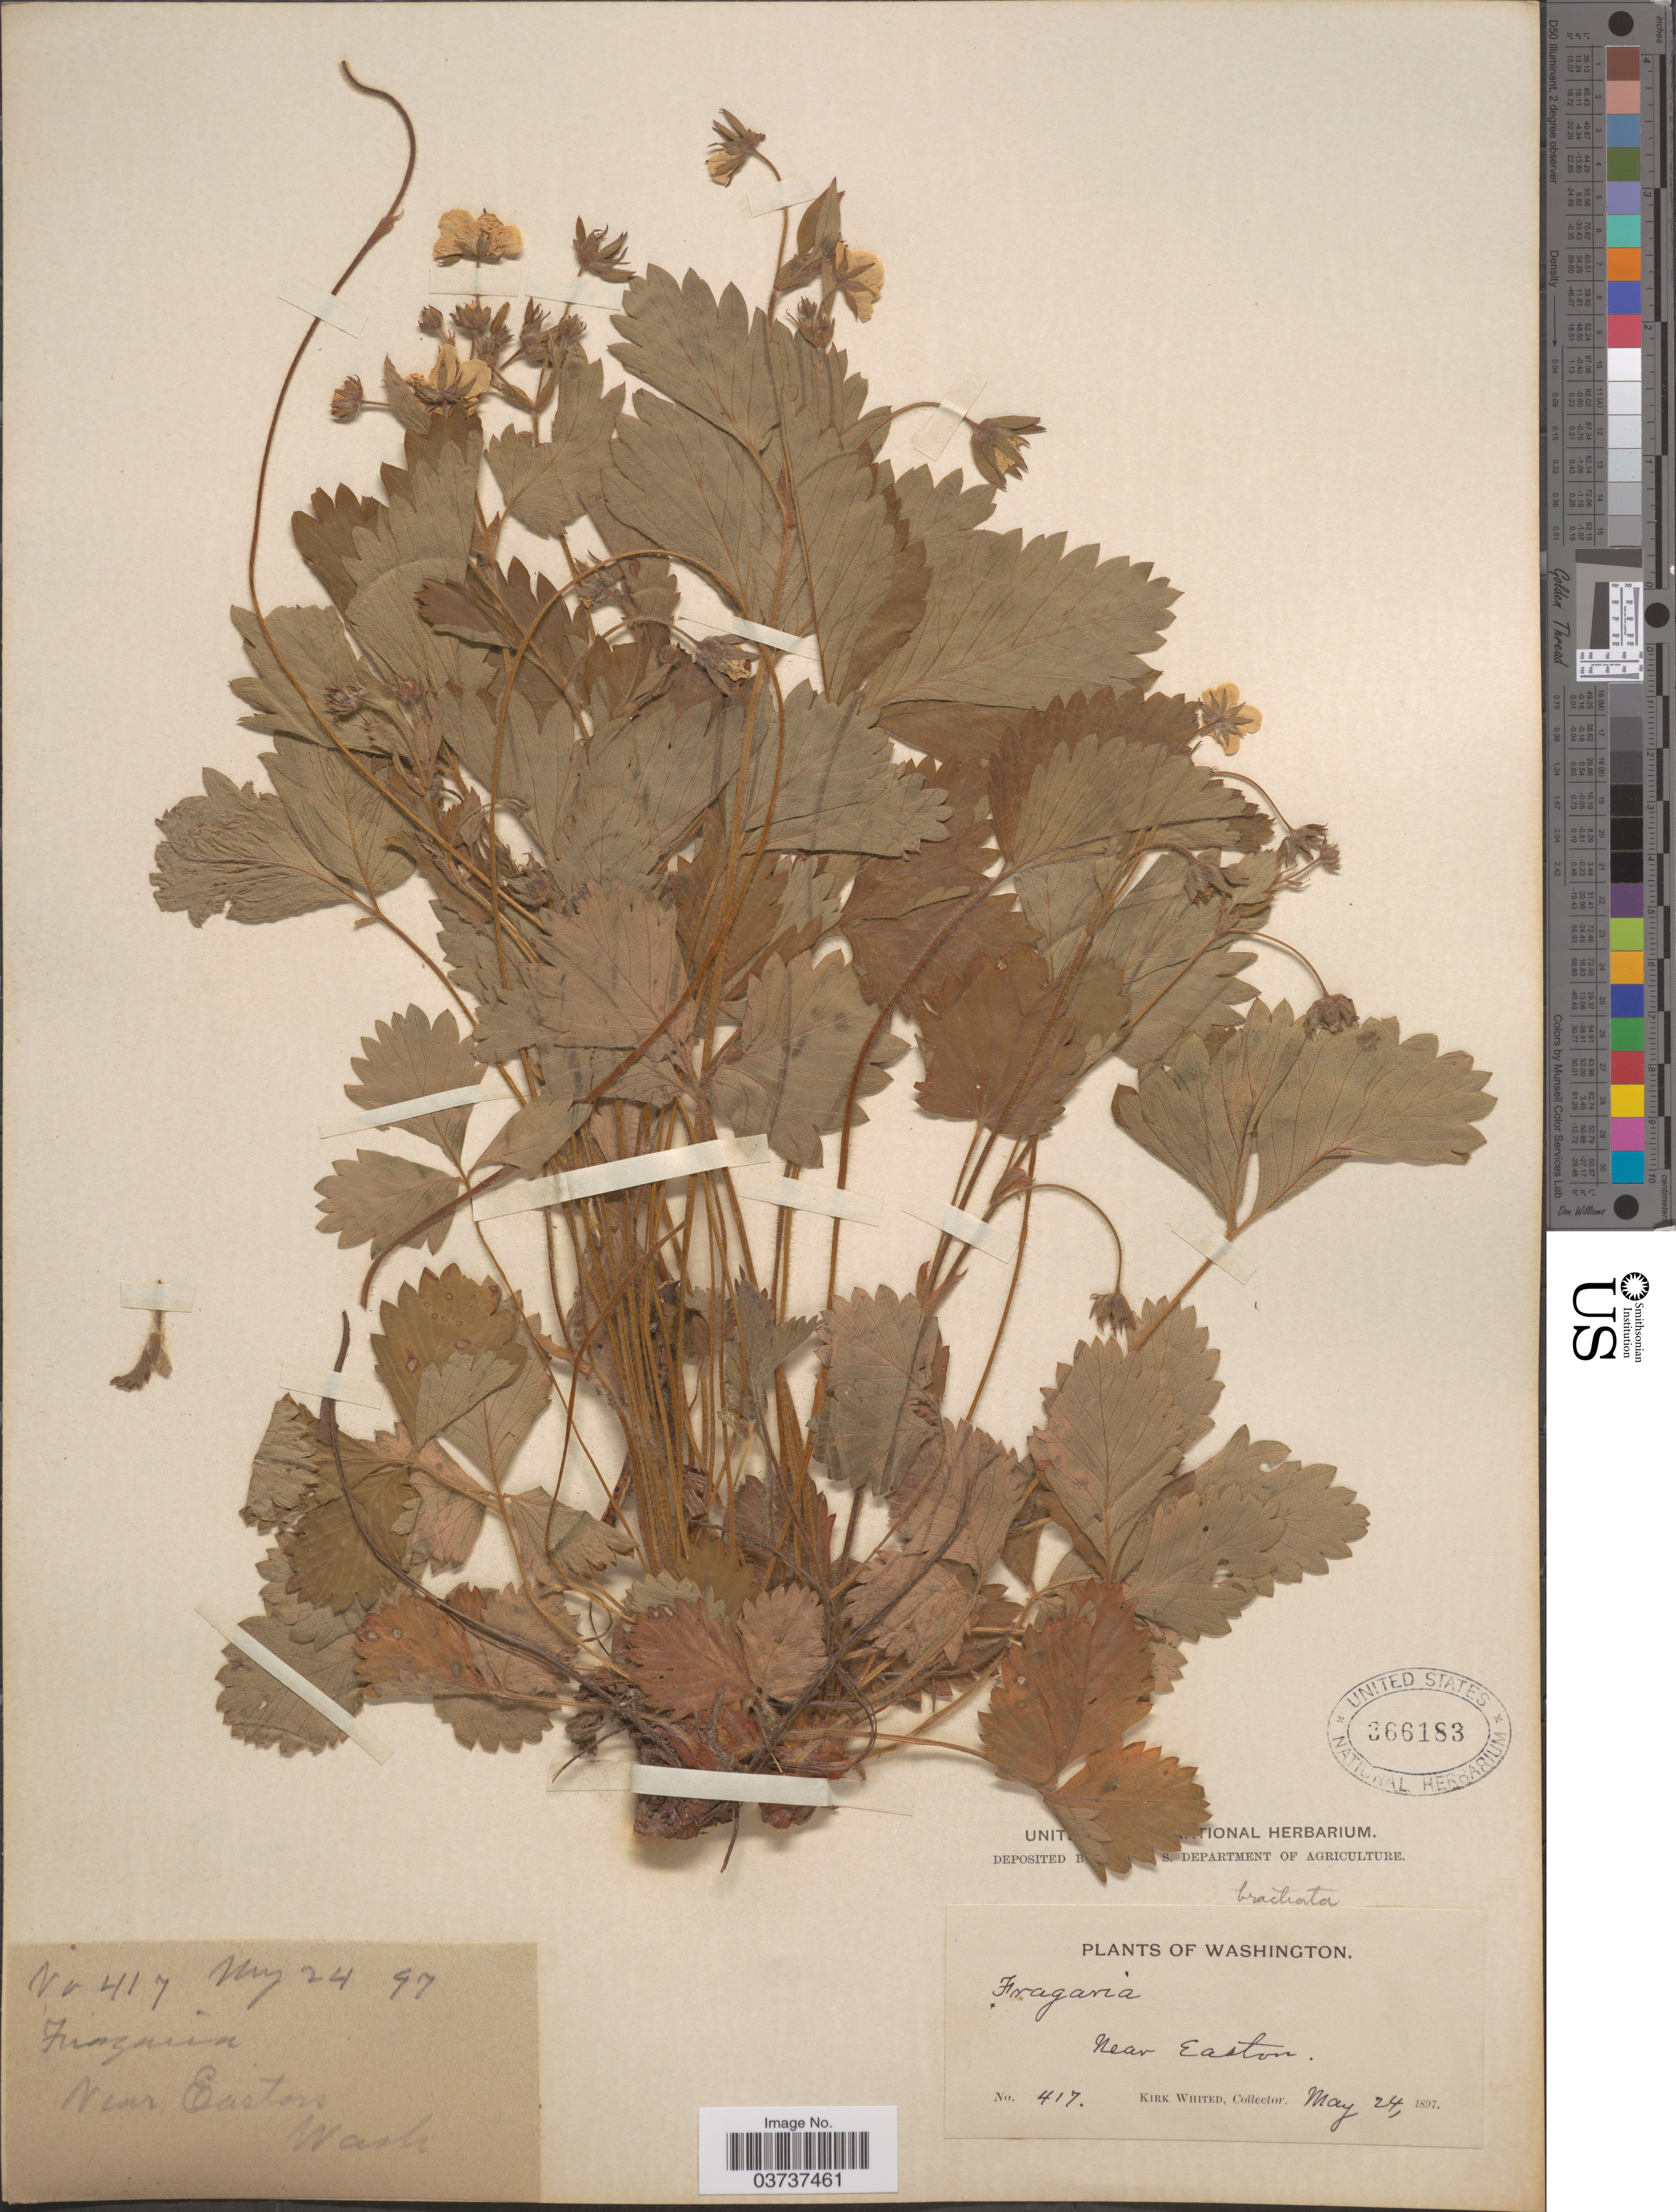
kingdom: Plantae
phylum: Tracheophyta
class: Magnoliopsida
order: Rosales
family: Rosaceae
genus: Fragaria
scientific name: Fragaria vesca subsp. bracteata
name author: L.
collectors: K. Whited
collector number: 417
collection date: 1897-05-24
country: United States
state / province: Washington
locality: Near Easton.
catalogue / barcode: US 366183